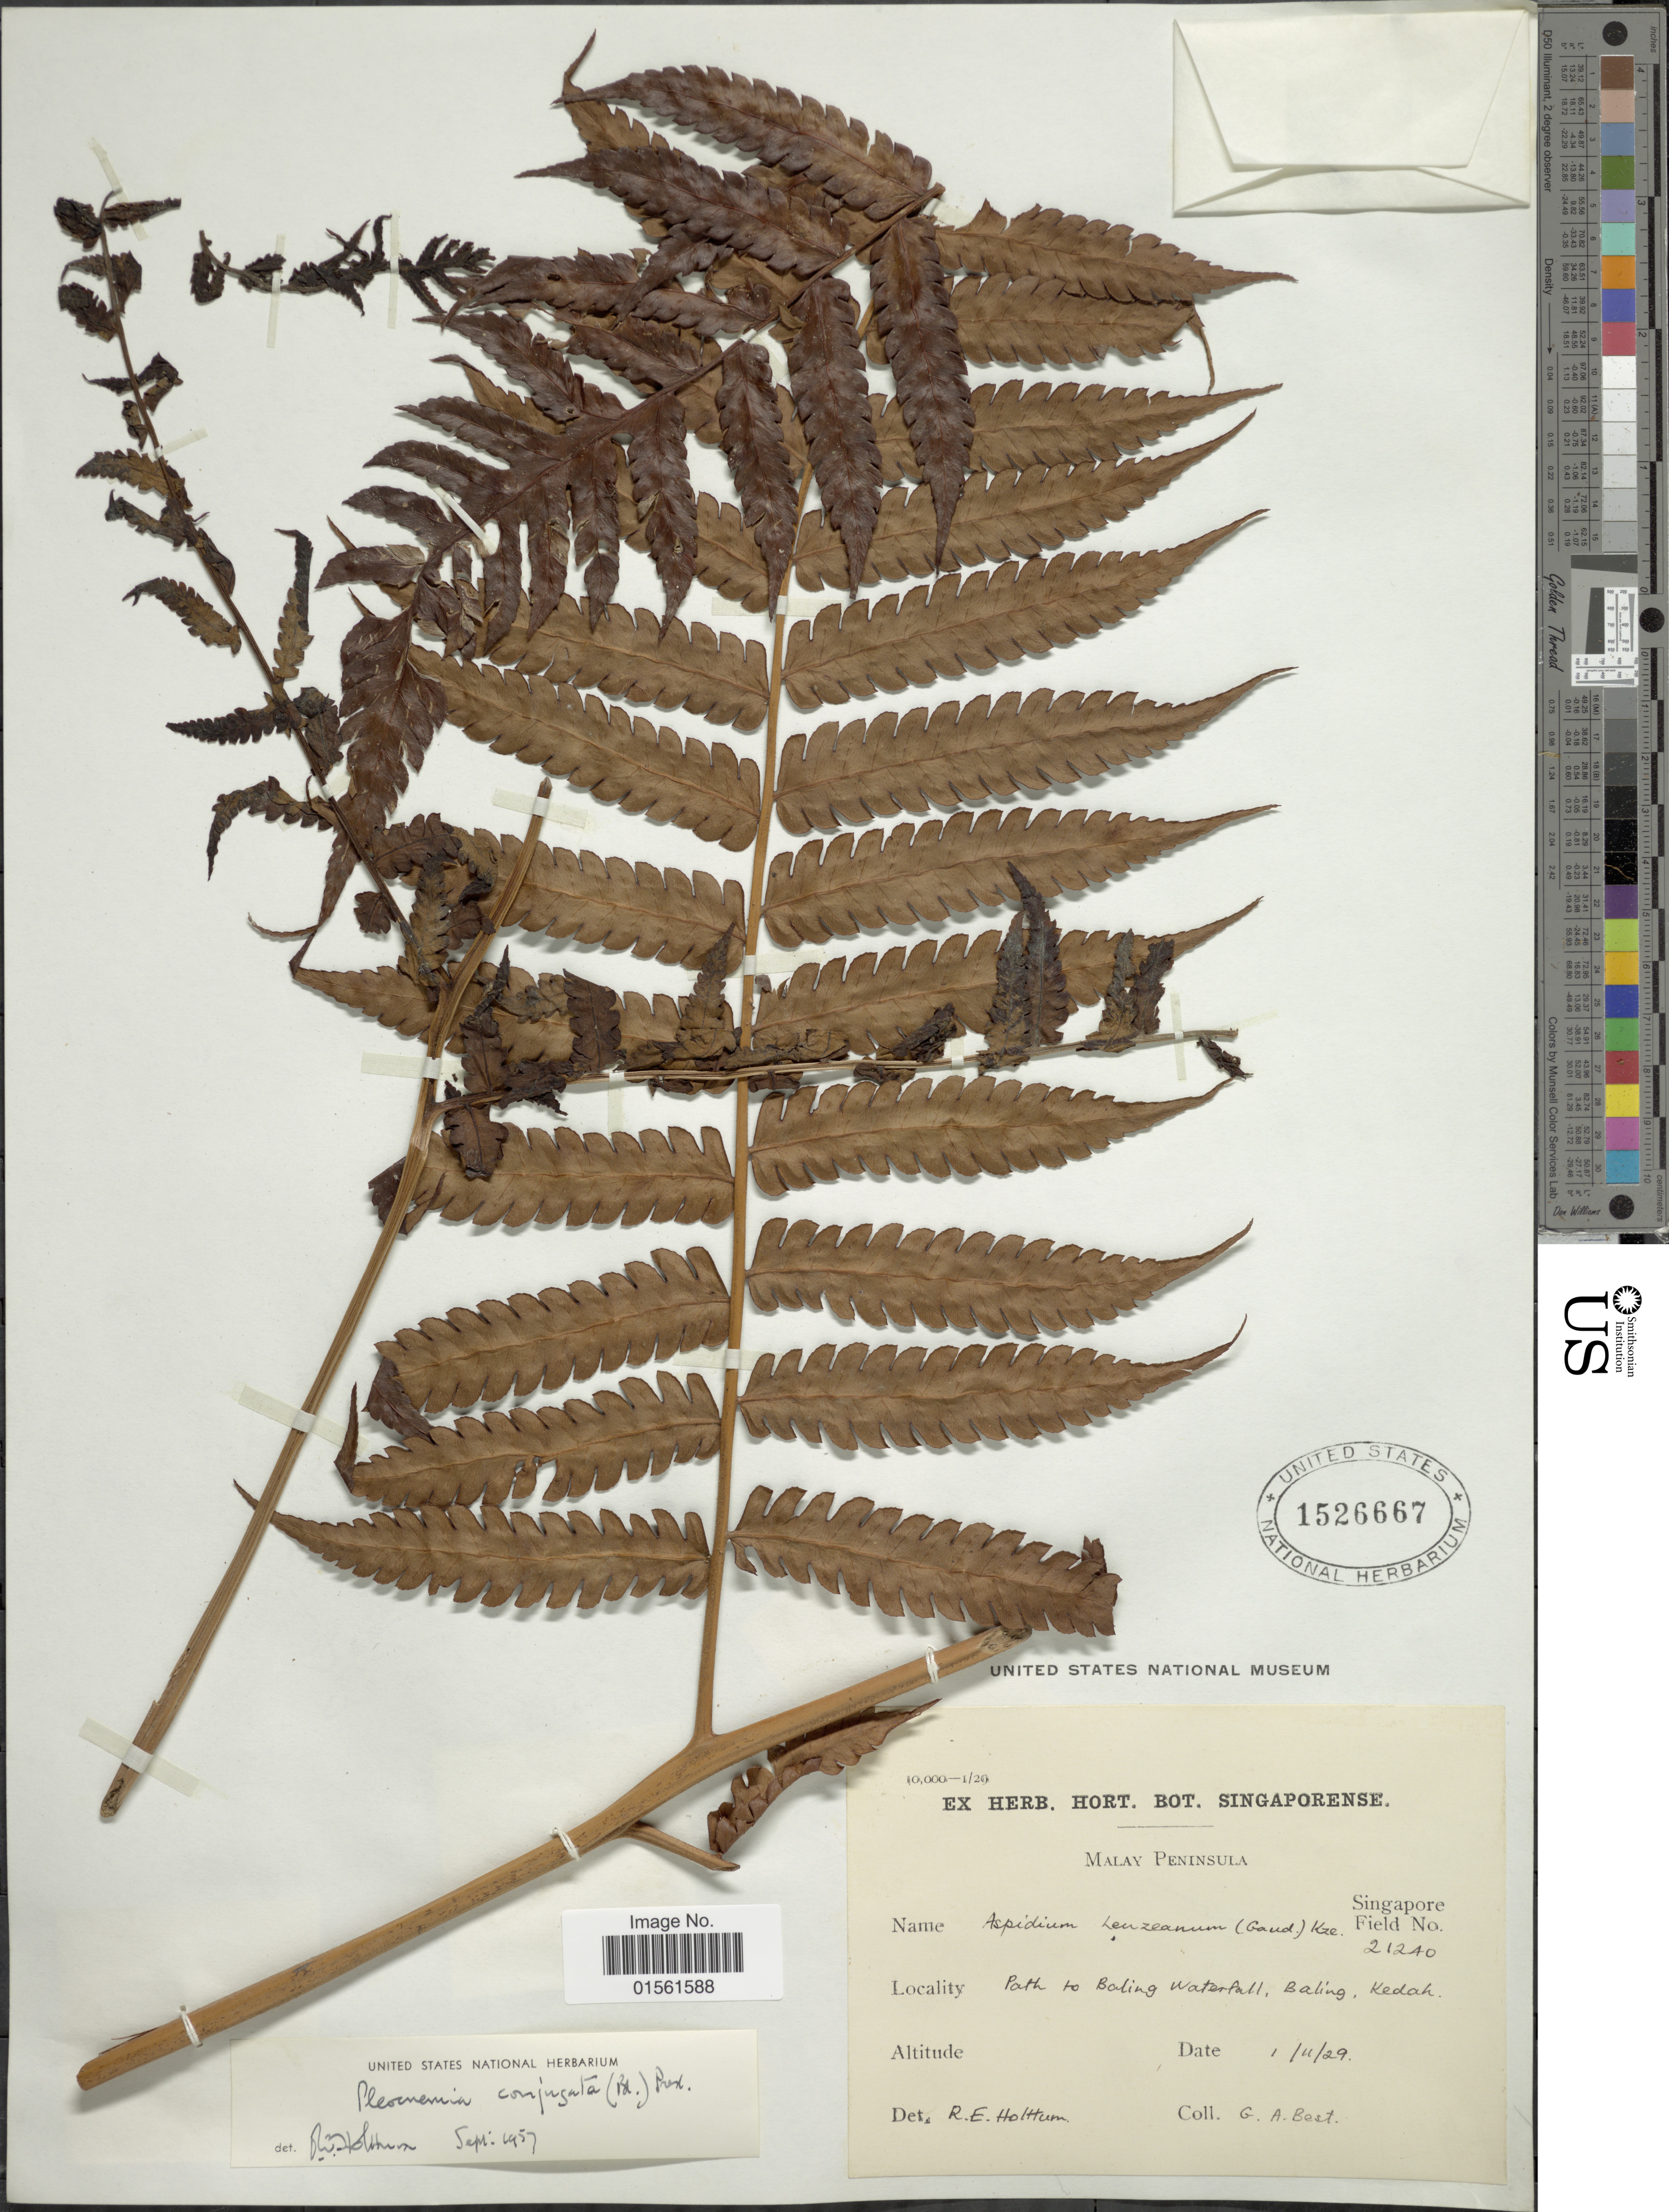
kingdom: Plantae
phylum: Tracheophyta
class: Polypodiopsida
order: Polypodiales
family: Dryopteridaceae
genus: Pleocnemia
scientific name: Pleocnemia conjugata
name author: (Blume) C. Presl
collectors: G. Best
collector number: Sigapore Field 21240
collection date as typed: Transcribed d/m/y: 1/4/29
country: Malaysia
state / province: Kedah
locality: Malay Peninsula. Path to Baling Waterfall, Baling, Kedah.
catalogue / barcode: US 1526667